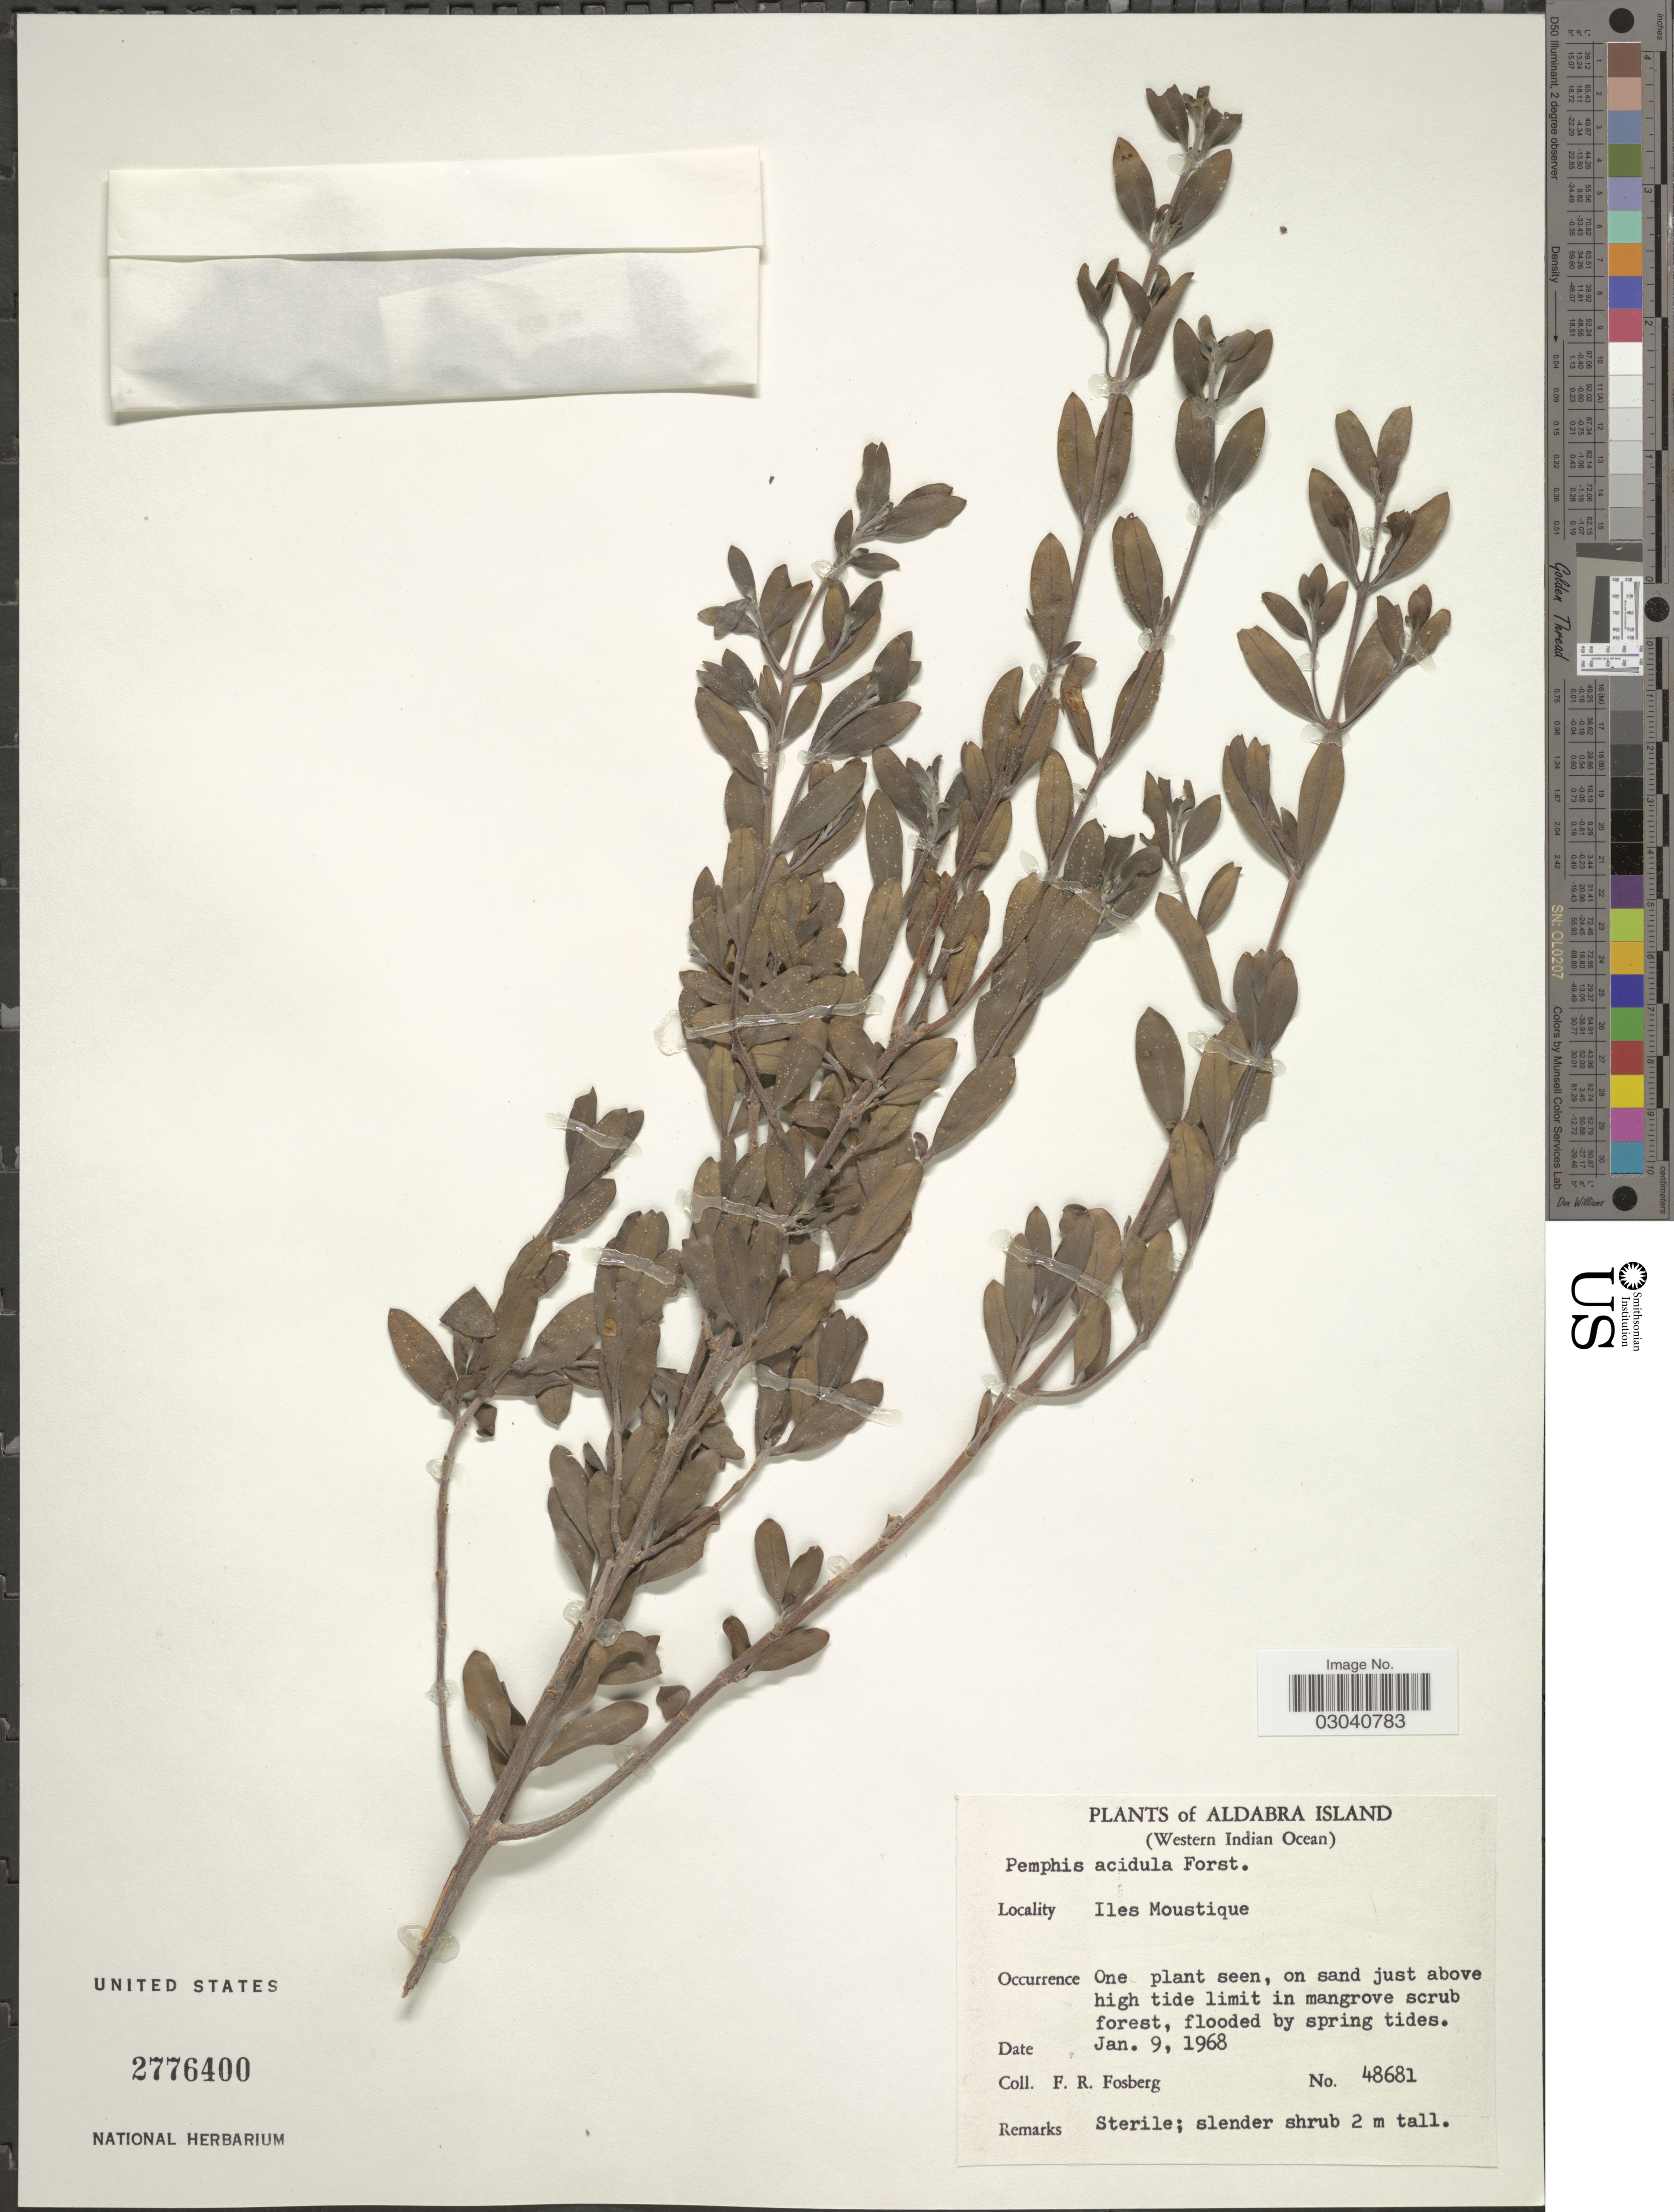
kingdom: Plantae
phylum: Tracheophyta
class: Magnoliopsida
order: Myrtales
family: Lythraceae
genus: Pemphis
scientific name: Pemphis acidula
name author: J.R. Forst. & G. Forst.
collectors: F. R. Fosberg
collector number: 48681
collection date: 1968-01-09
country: Seychelles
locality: Adabra Island (Western Indian Ocean). Ile Moustique.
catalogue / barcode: US 2776400